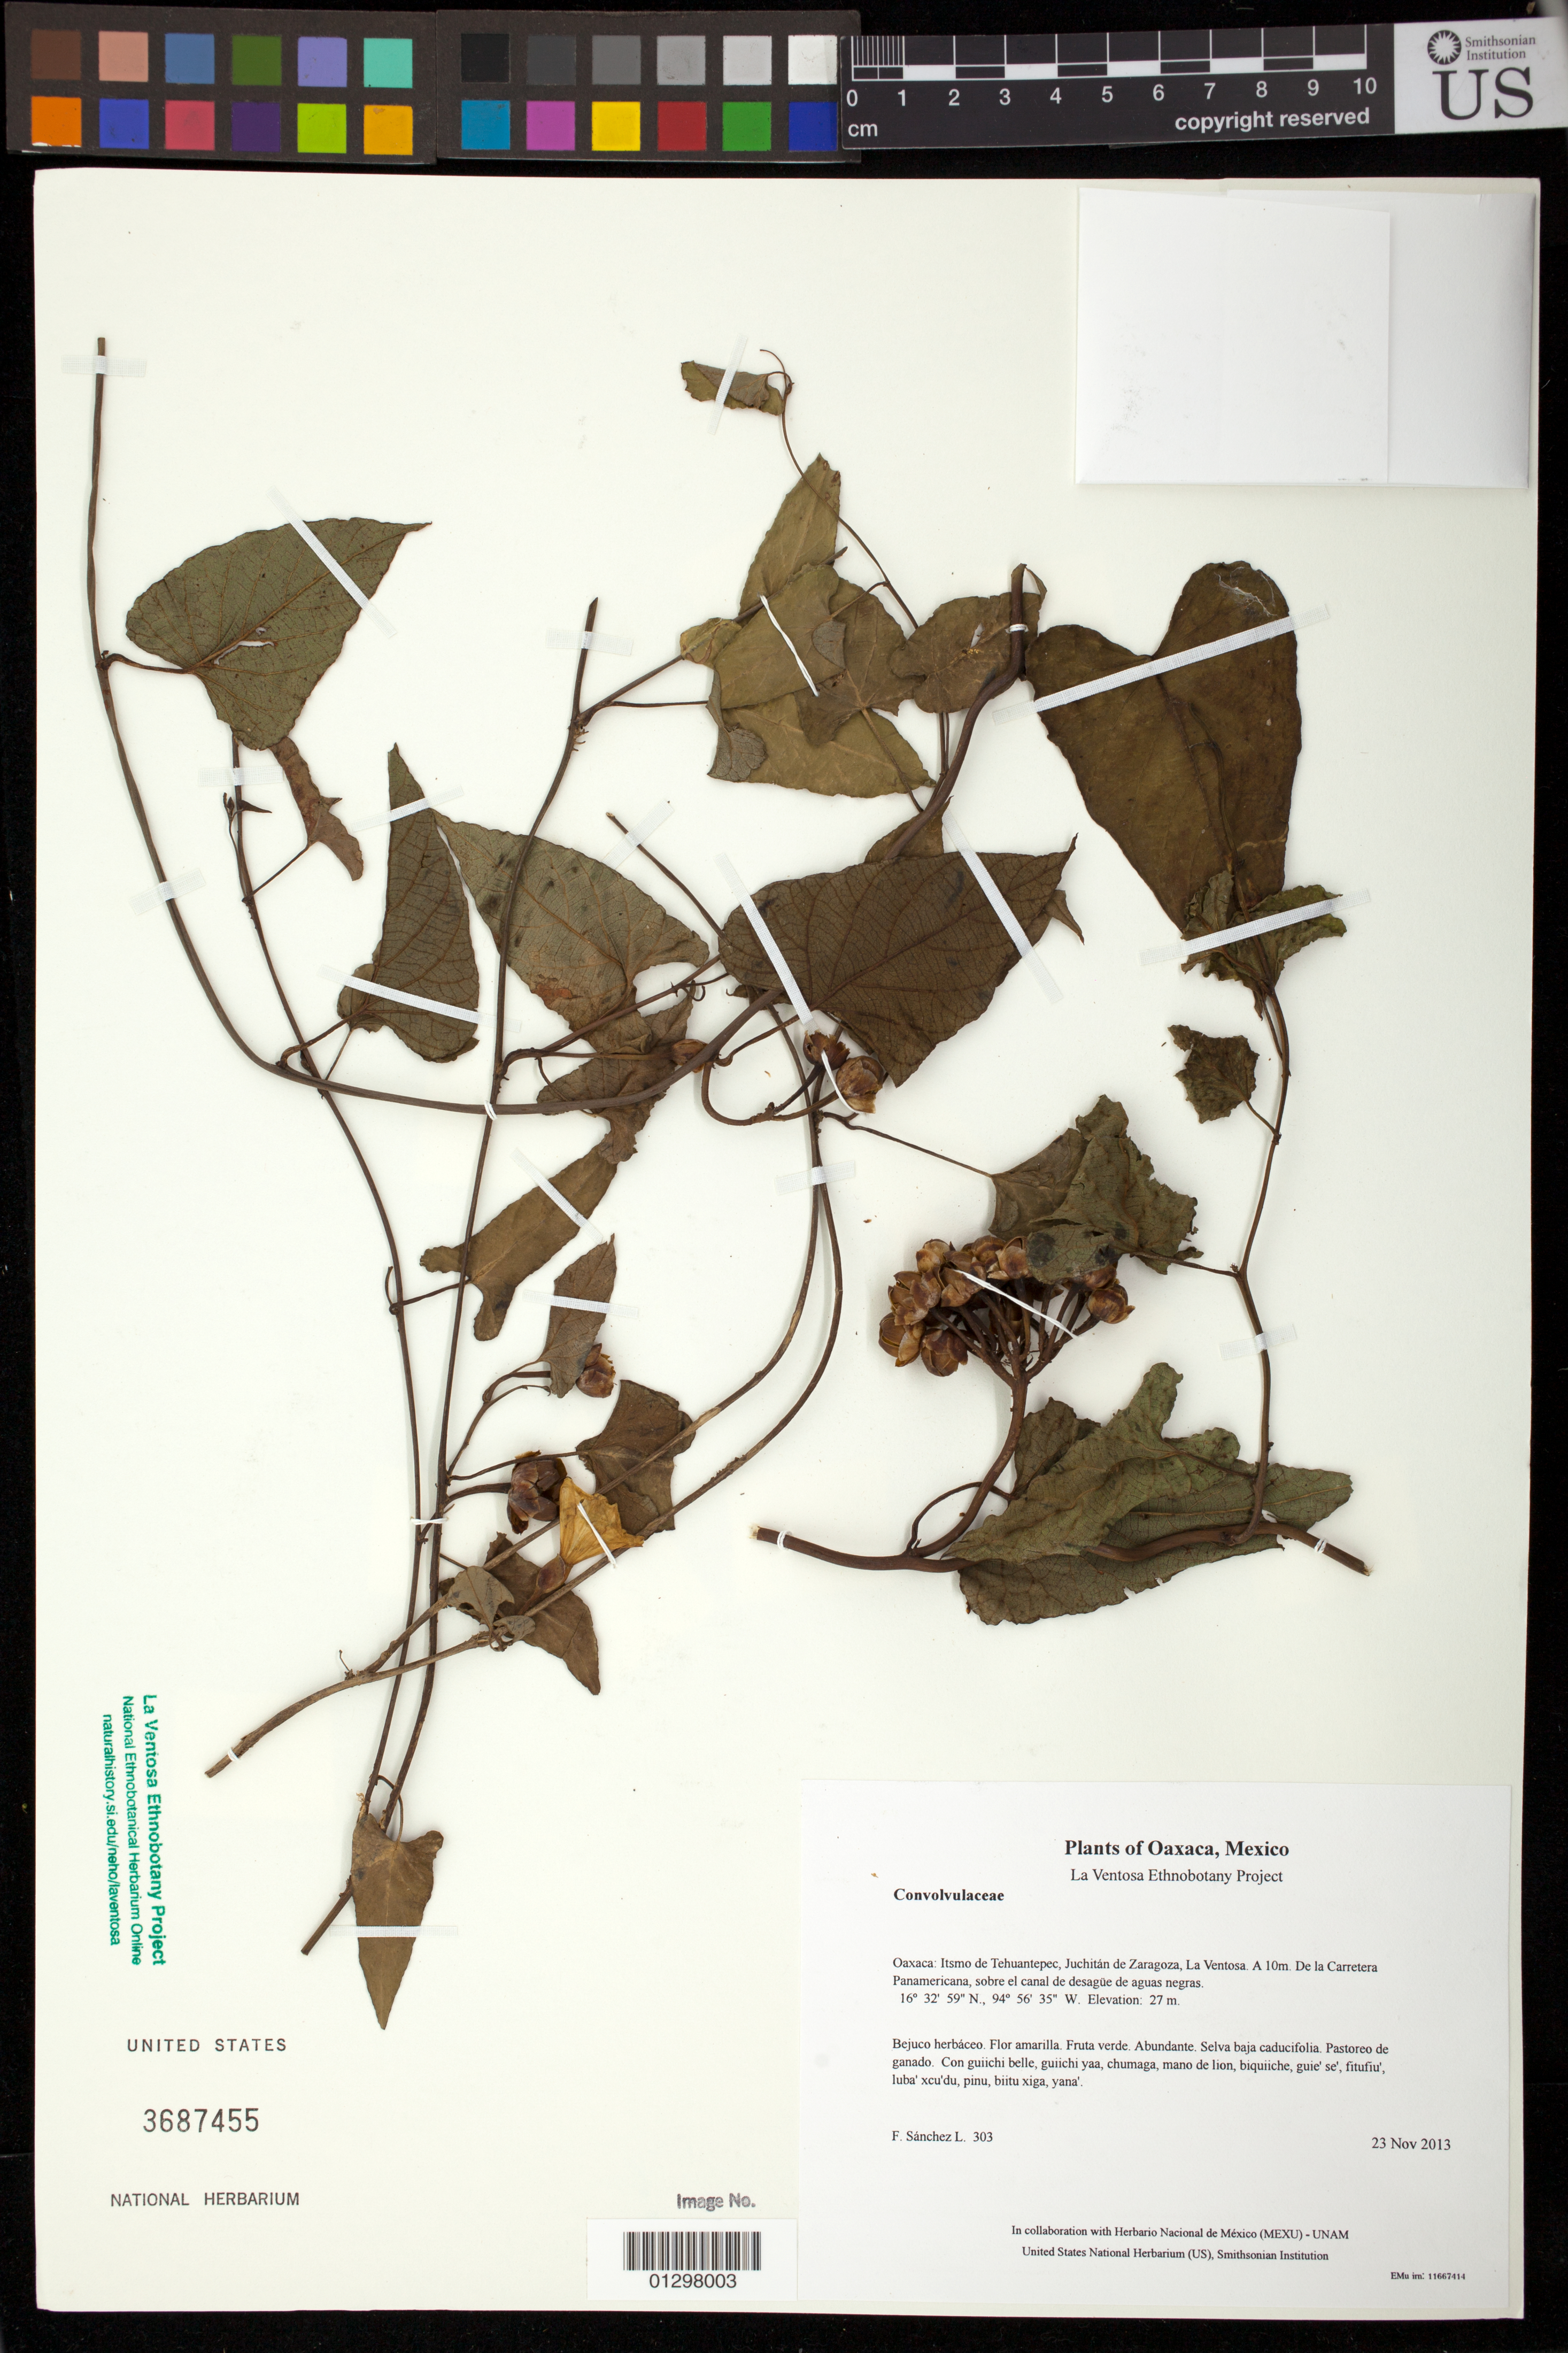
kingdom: Plantae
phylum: Tracheophyta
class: Magnoliopsida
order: Solanales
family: Convolvulaceae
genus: Camonea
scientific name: Camonea umbellata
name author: (L.) A. R. Simões & Staples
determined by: Strong, Mark T., (BOT), Smithsonian Institution - National Museum of Natural History (UNITED STATES)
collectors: F. Sánchez L.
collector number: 303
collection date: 2013-11-23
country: Mexico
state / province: Oaxaca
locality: Itsmo de Tehuantepec, Juchitán de Zaragoza, La Ventosa. A 10m. De la Carretera Panamericana, sobre el canal de desagüe de aguas negras.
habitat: Selva baja caducifolia. Pastoreo de ganado.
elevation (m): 27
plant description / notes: JEBOT, MEXU, SERO, US; Luba'. Guie' naguchi. Cuaananaxhi naga'. Stale.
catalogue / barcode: US 3687455